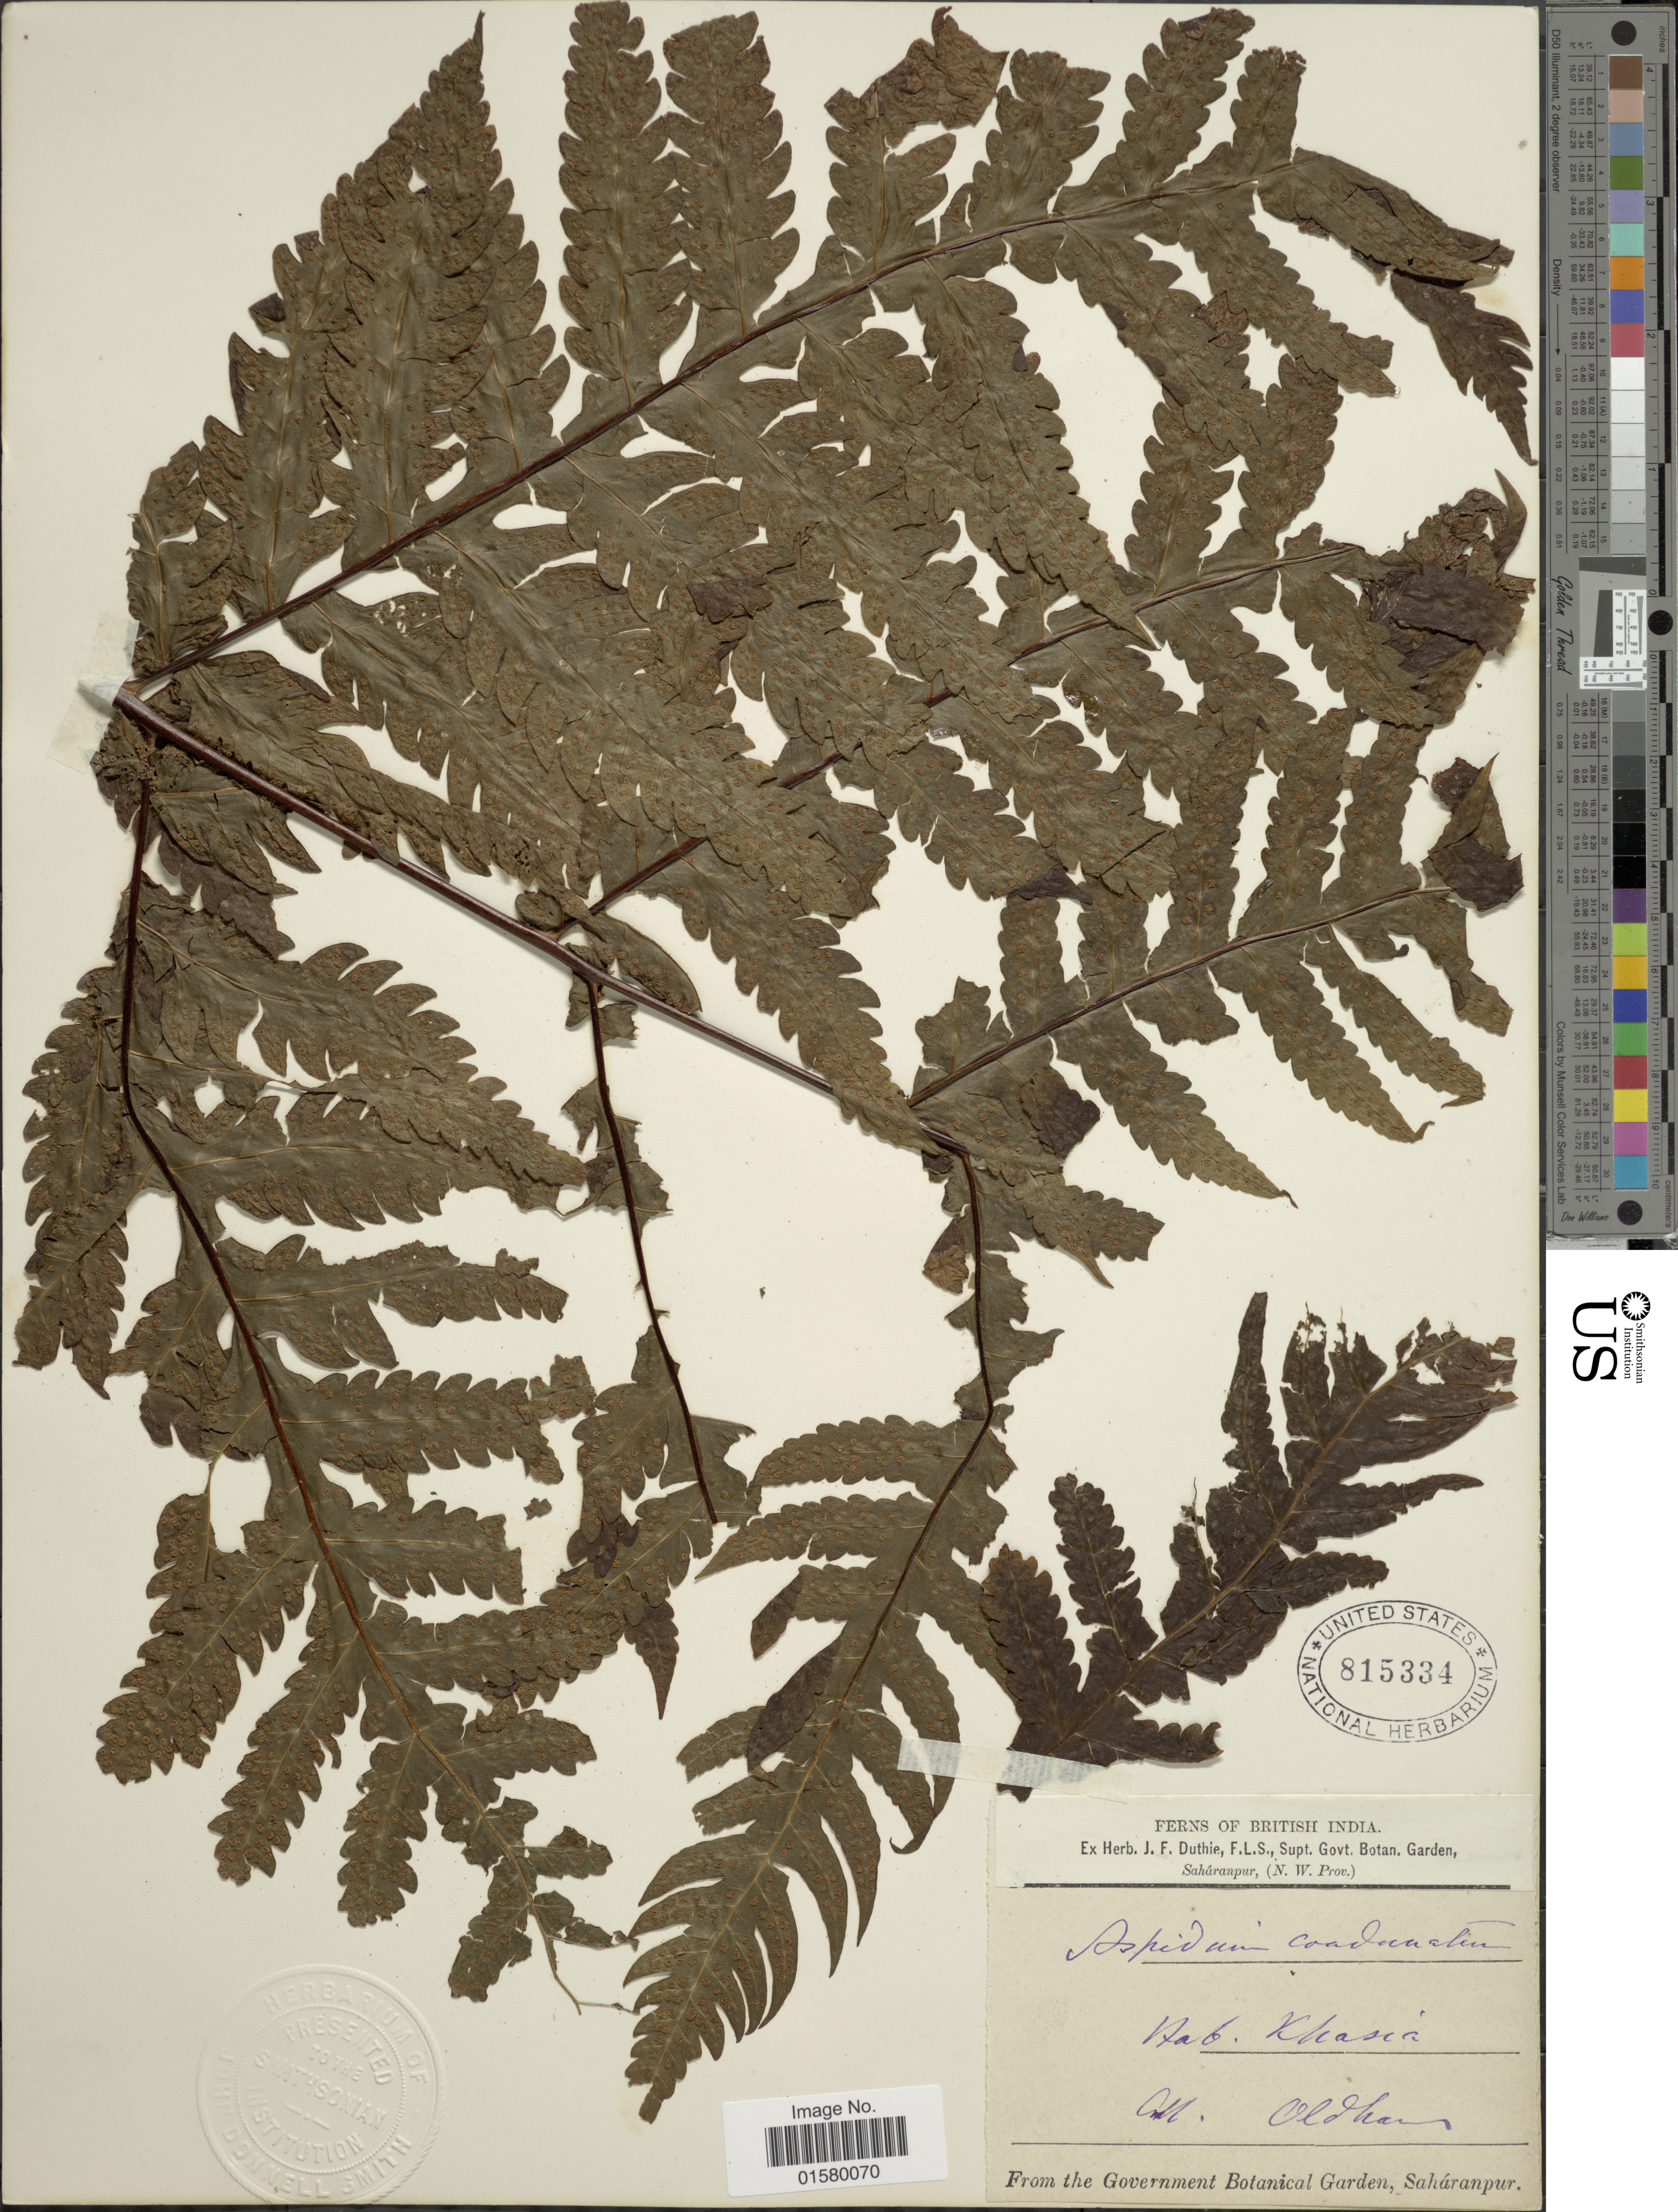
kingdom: Plantae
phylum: Tracheophyta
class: Polypodiopsida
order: Polypodiales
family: Tectariaceae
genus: Tectaria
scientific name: Tectaria coadunata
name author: (J. Sm.) C. Chr.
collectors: Oldham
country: India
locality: British India, Khasia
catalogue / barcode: US 815334